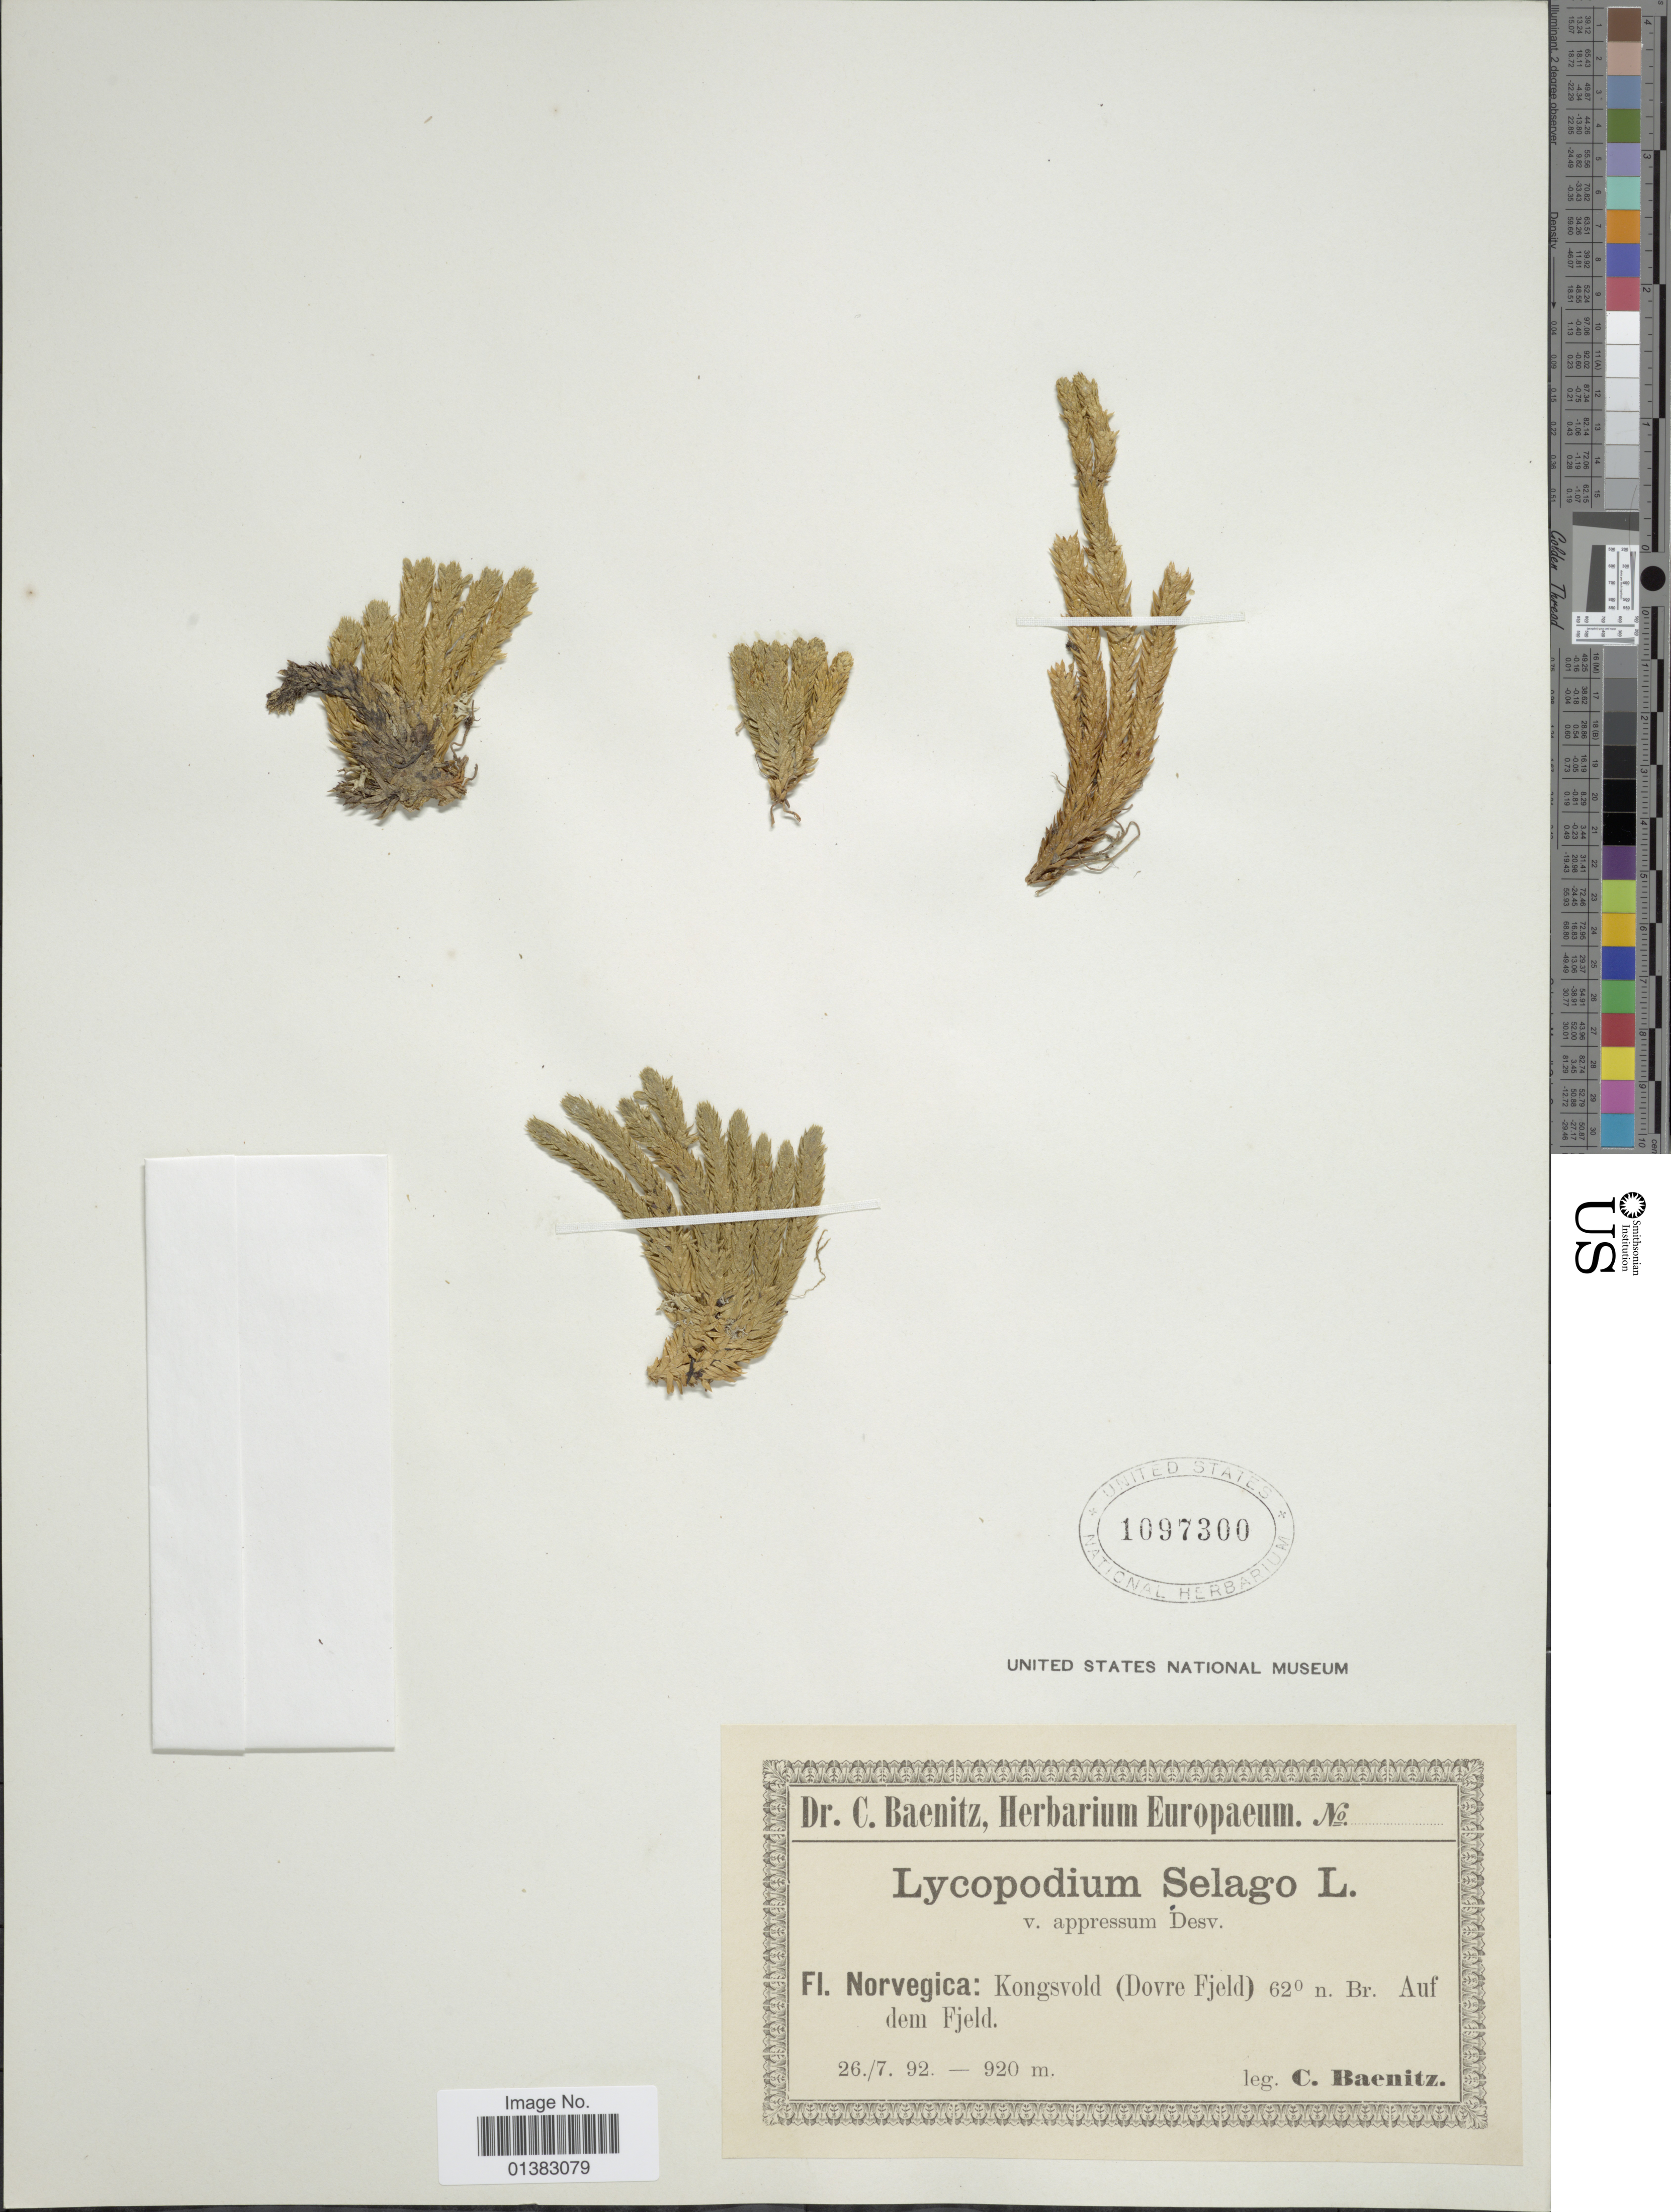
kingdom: Plantae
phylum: Tracheophyta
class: Lycopodiopsida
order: Lycopodiales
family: Lycopodiaceae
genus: Huperzia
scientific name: Huperzia selago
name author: (L.) Bernh. ex Schrank & Mart.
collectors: C. G. Baenitz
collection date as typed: Transcribed d/m/y: 26/7/92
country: Norway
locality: Kongsvold (Dovre Fjeld) 62° n. Br. Auf dem Fjeld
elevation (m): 920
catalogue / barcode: US 1097300